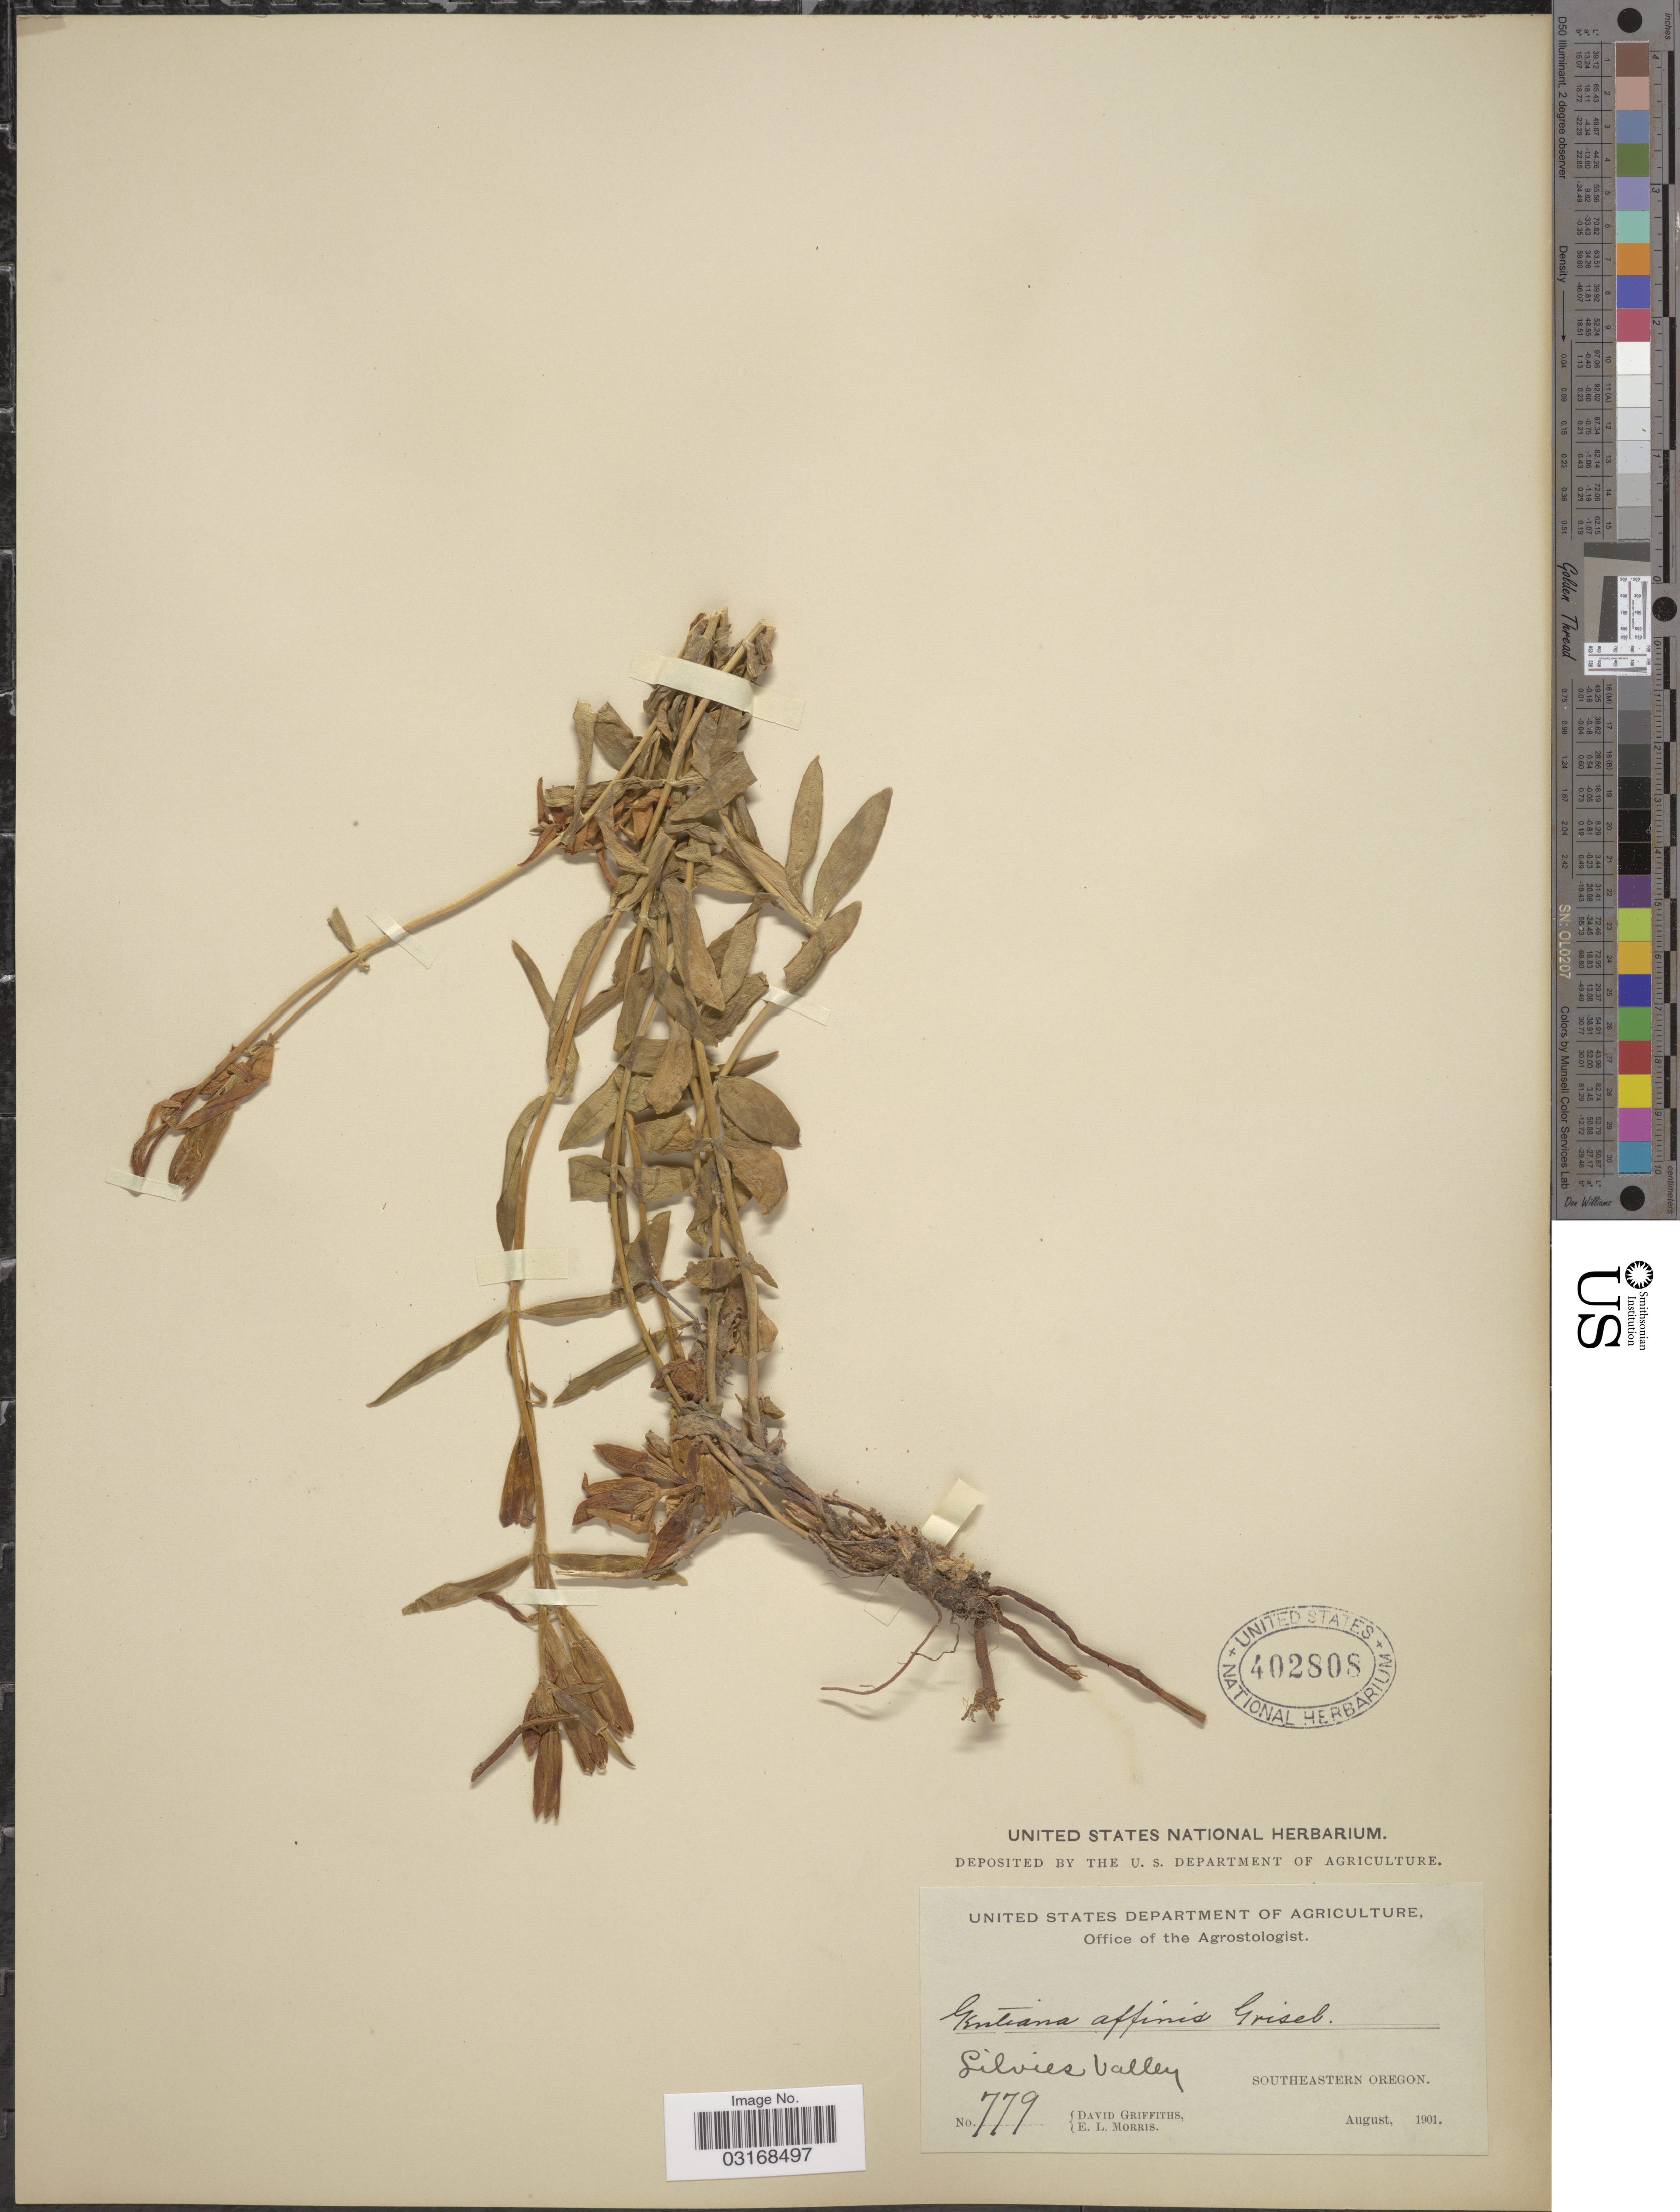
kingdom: Plantae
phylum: Tracheophyta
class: Magnoliopsida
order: Gentianales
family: Gentianaceae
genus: Gentiana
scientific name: Gentiana affinis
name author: Griseb.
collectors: D. Griffiths & E. Morris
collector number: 779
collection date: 1901-08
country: United States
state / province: Oregon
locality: Silvies Valley, Southeastern Oregon.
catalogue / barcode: US 402808